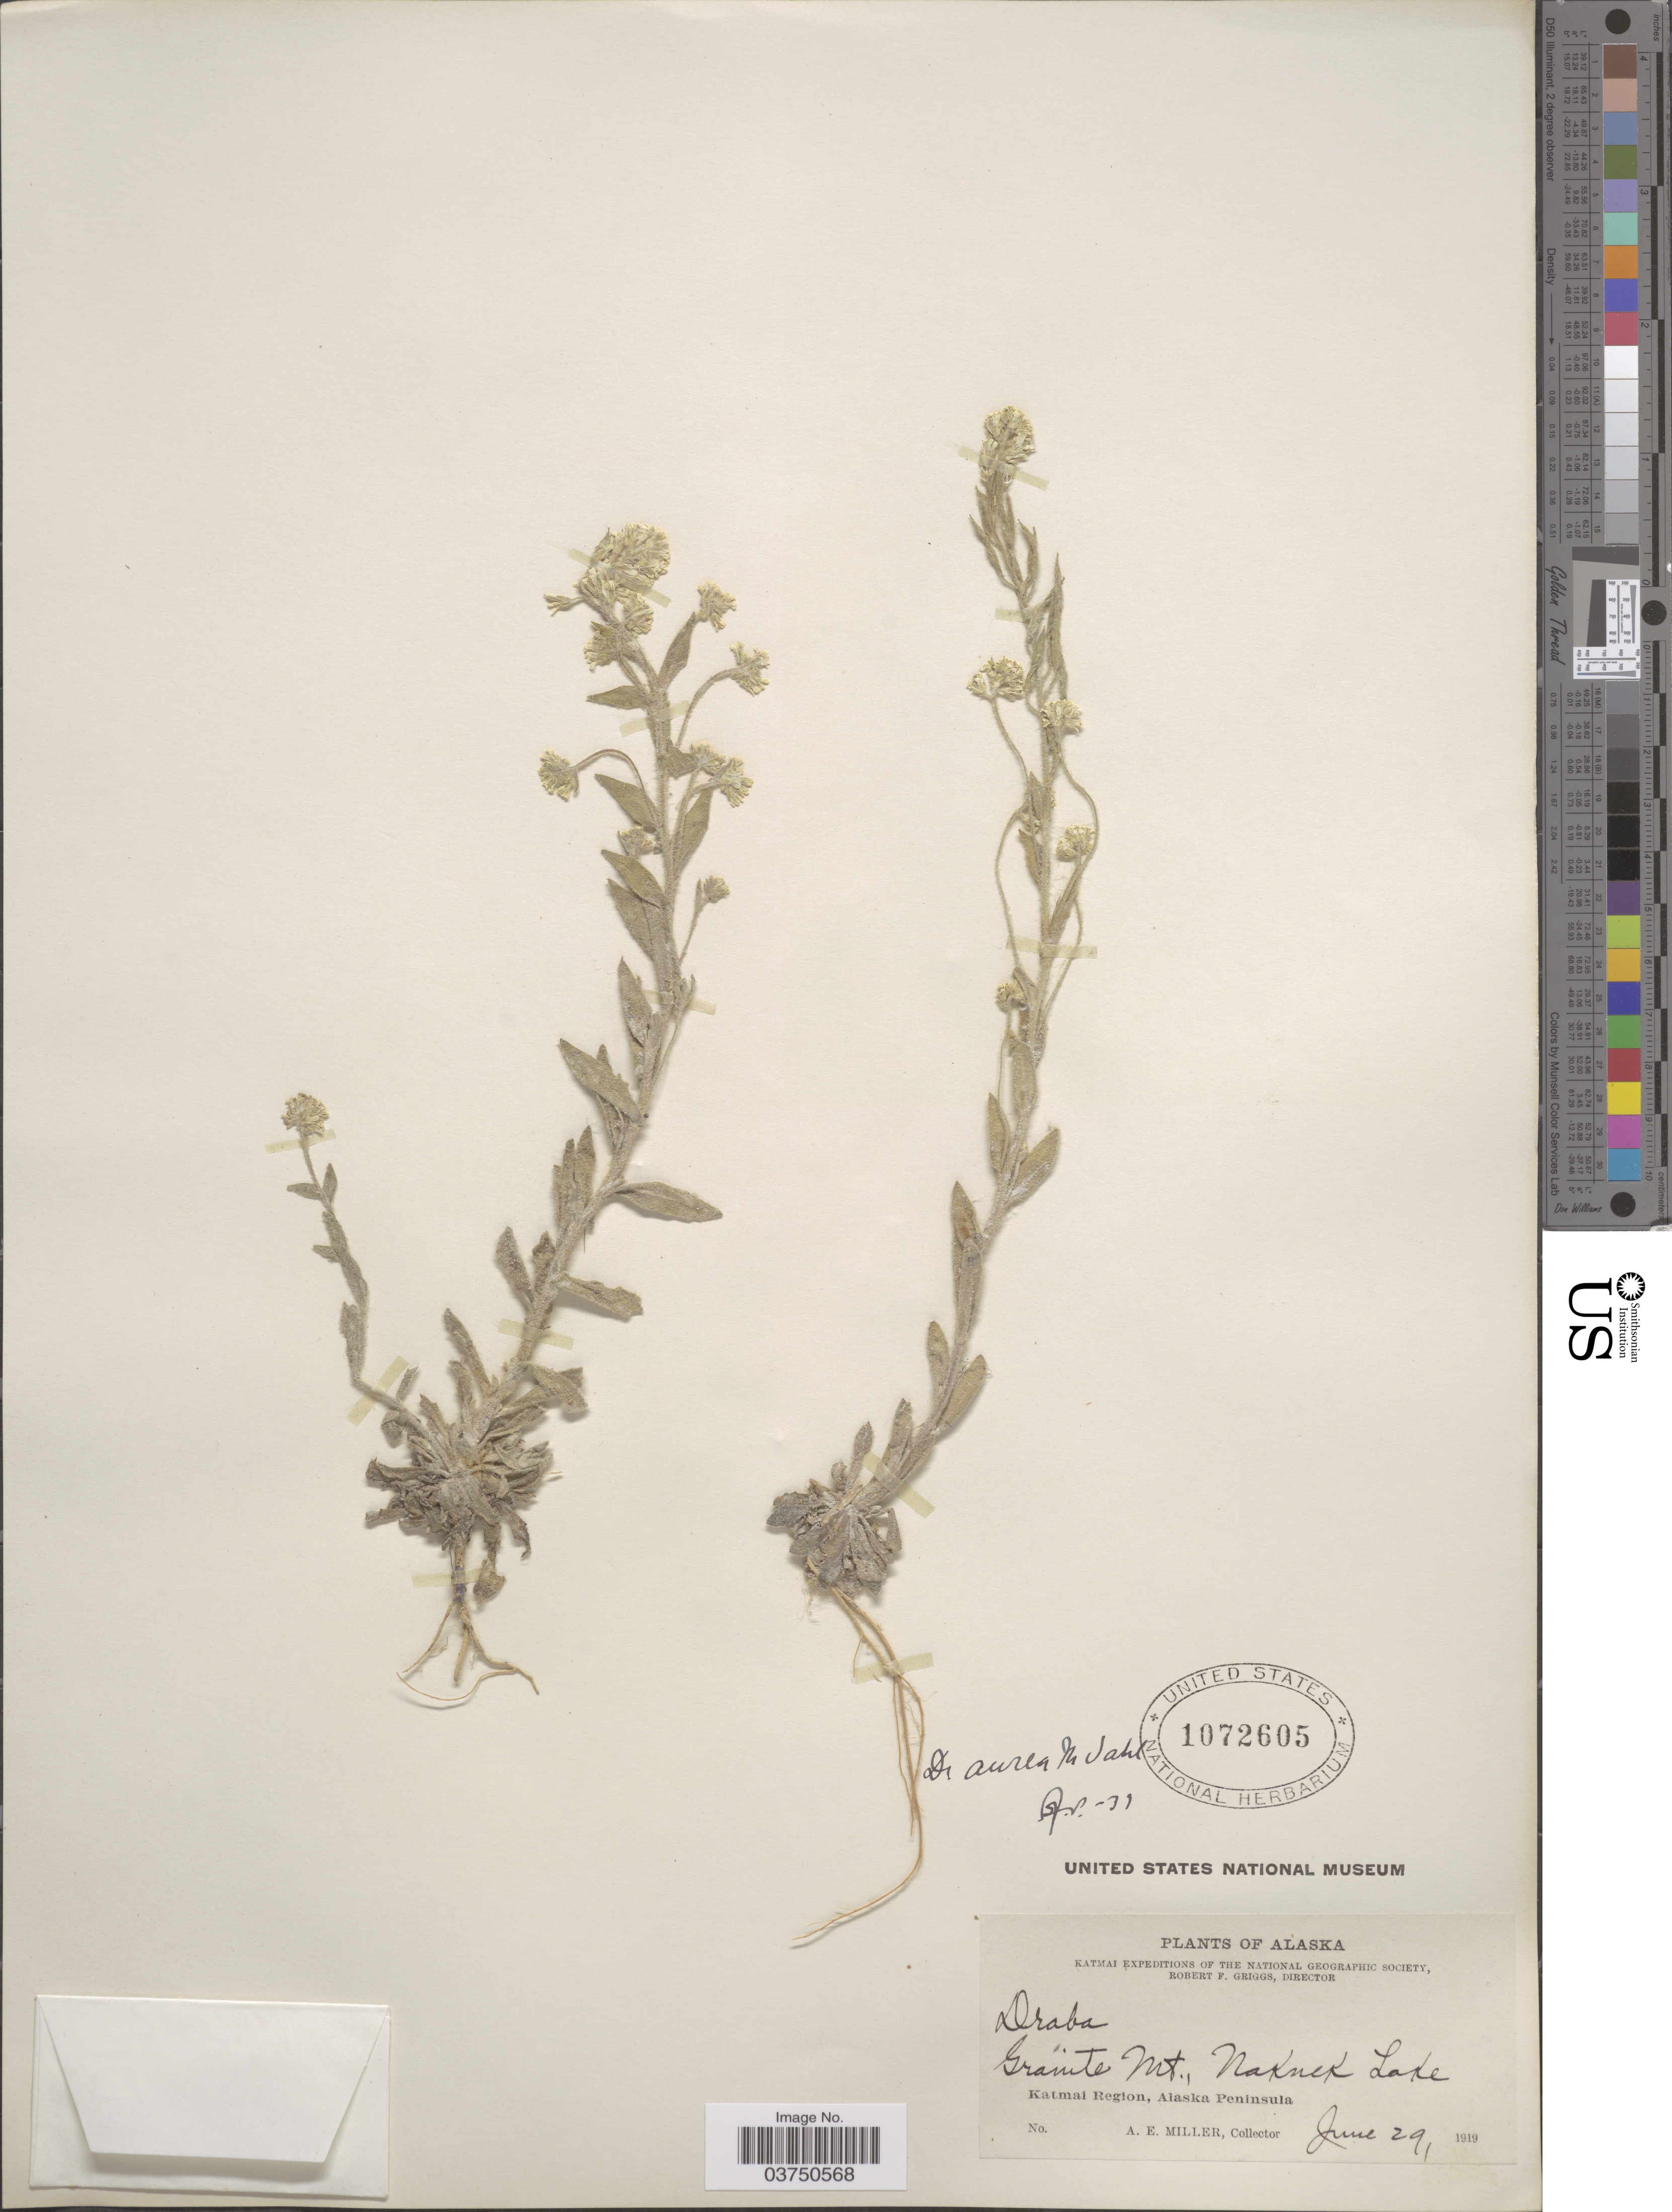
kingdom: Plantae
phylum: Tracheophyta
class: Magnoliopsida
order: Brassicales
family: Brassicaceae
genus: Draba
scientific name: Draba aurea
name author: Vahl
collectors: A. E. Miller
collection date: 1919-06-29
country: United States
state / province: Alaska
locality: Granite Mt., Naknek Lake. Katmai Region, Alaska Peninsula.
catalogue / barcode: US 1072605